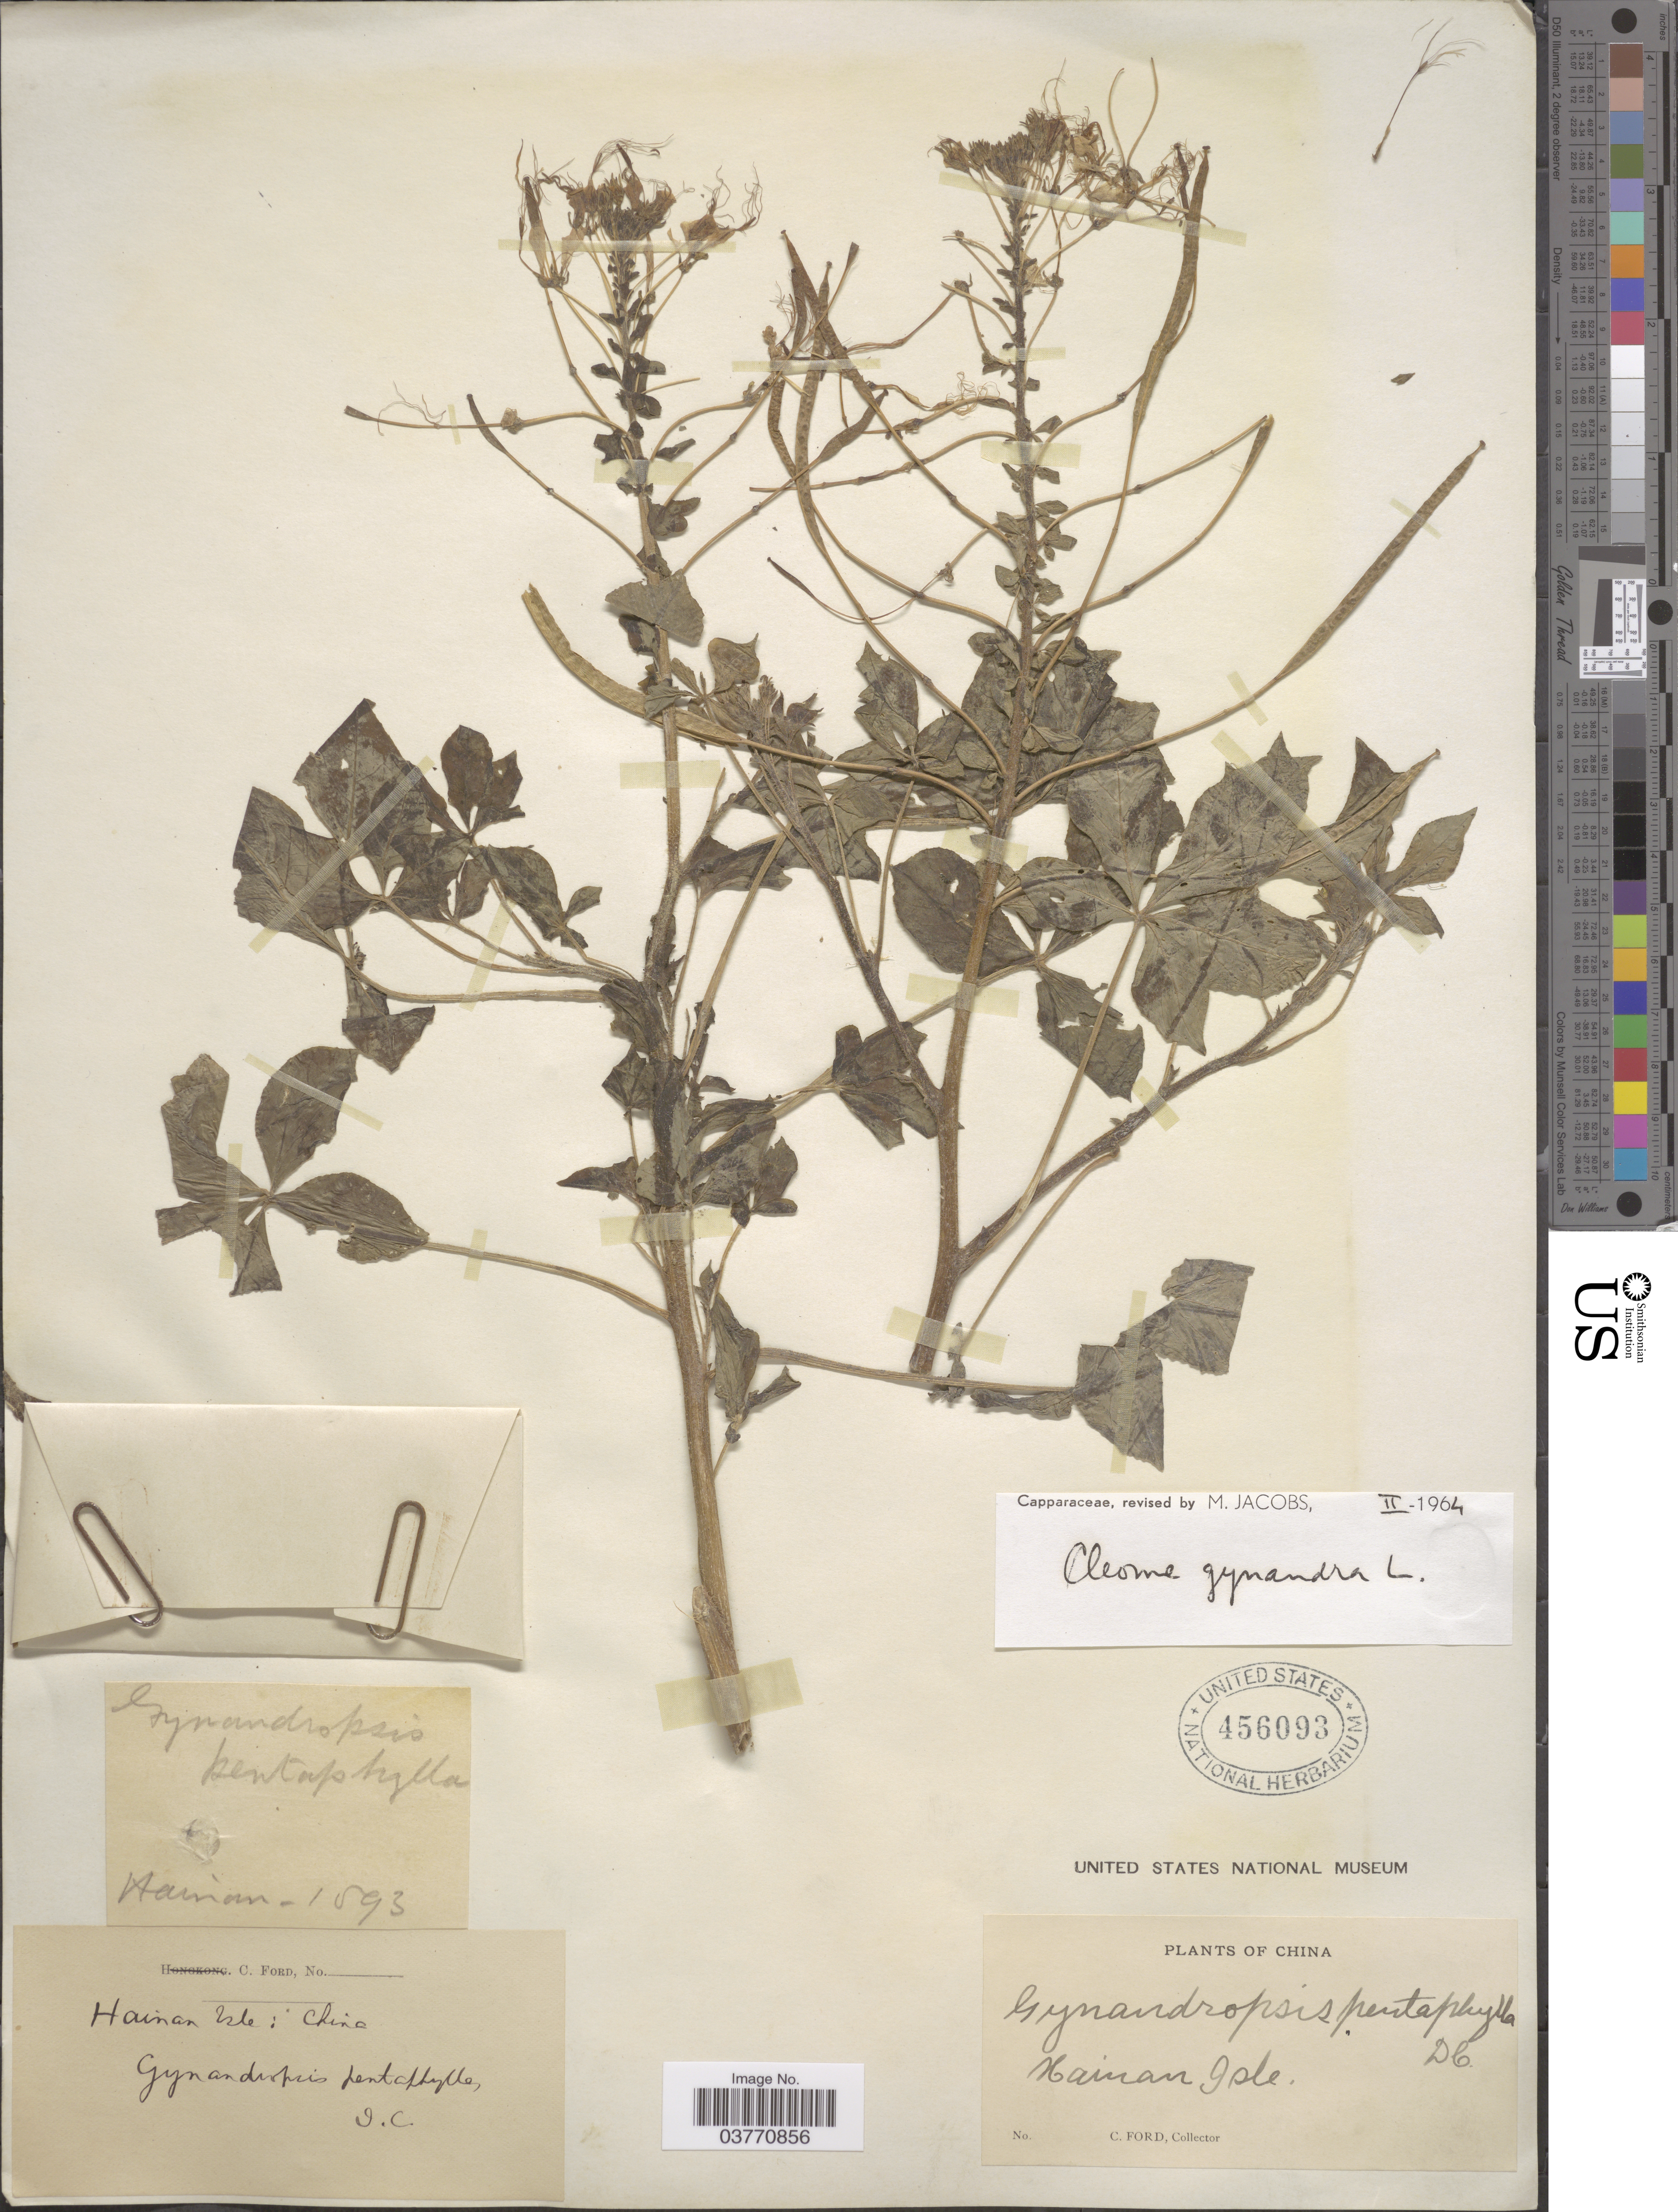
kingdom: Plantae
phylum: Tracheophyta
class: Magnoliopsida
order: Brassicales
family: Cleomaceae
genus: Gynandropsis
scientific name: Gynandropsis gynandra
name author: (L.) Briq.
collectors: C. Ford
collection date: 1893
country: China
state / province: Hainan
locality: Hainan Isle.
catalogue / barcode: US 456093